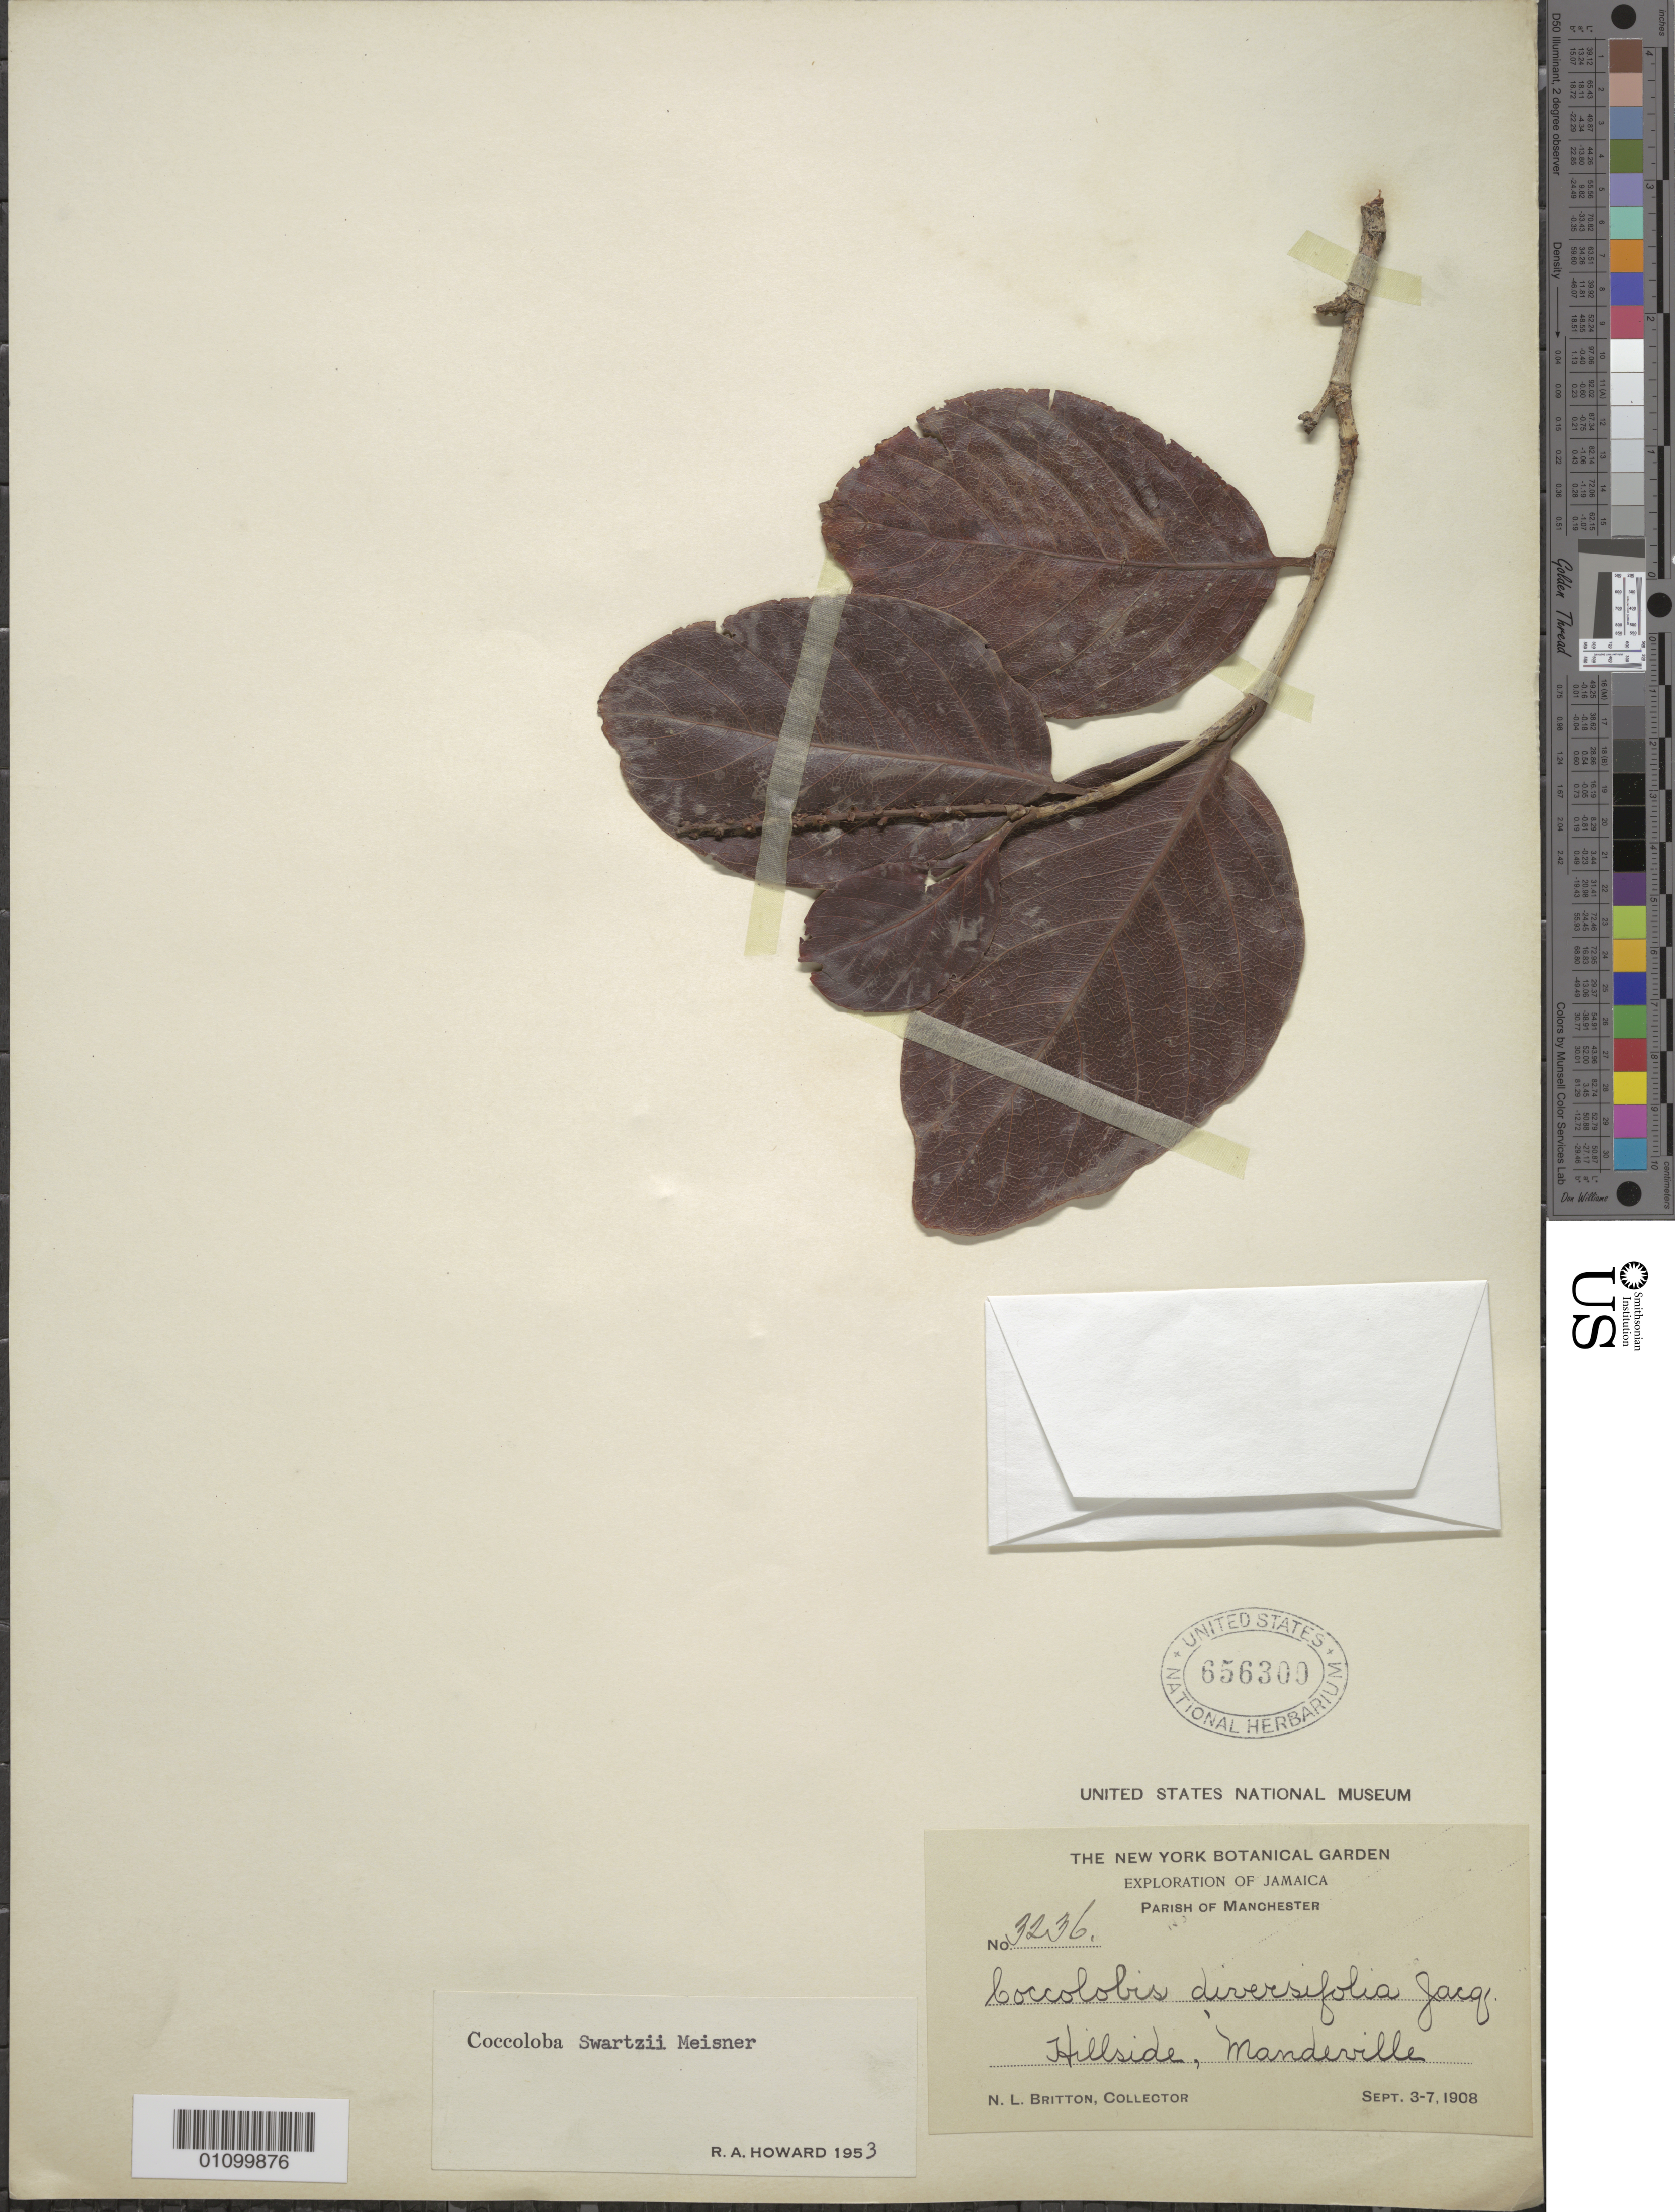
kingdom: Plantae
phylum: Tracheophyta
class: Magnoliopsida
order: Caryophyllales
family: Polygonaceae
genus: Coccoloba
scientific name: Coccoloba swartzii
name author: Meisn.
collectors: N. Britton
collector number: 3236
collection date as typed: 03 Sep 1908 to 07 Sep 1908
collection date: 1908-09-03/1908-09-07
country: Jamaica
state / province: Manchester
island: Jamaica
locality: Parish of Manchester. Hillside, Mandeville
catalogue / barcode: US 656300